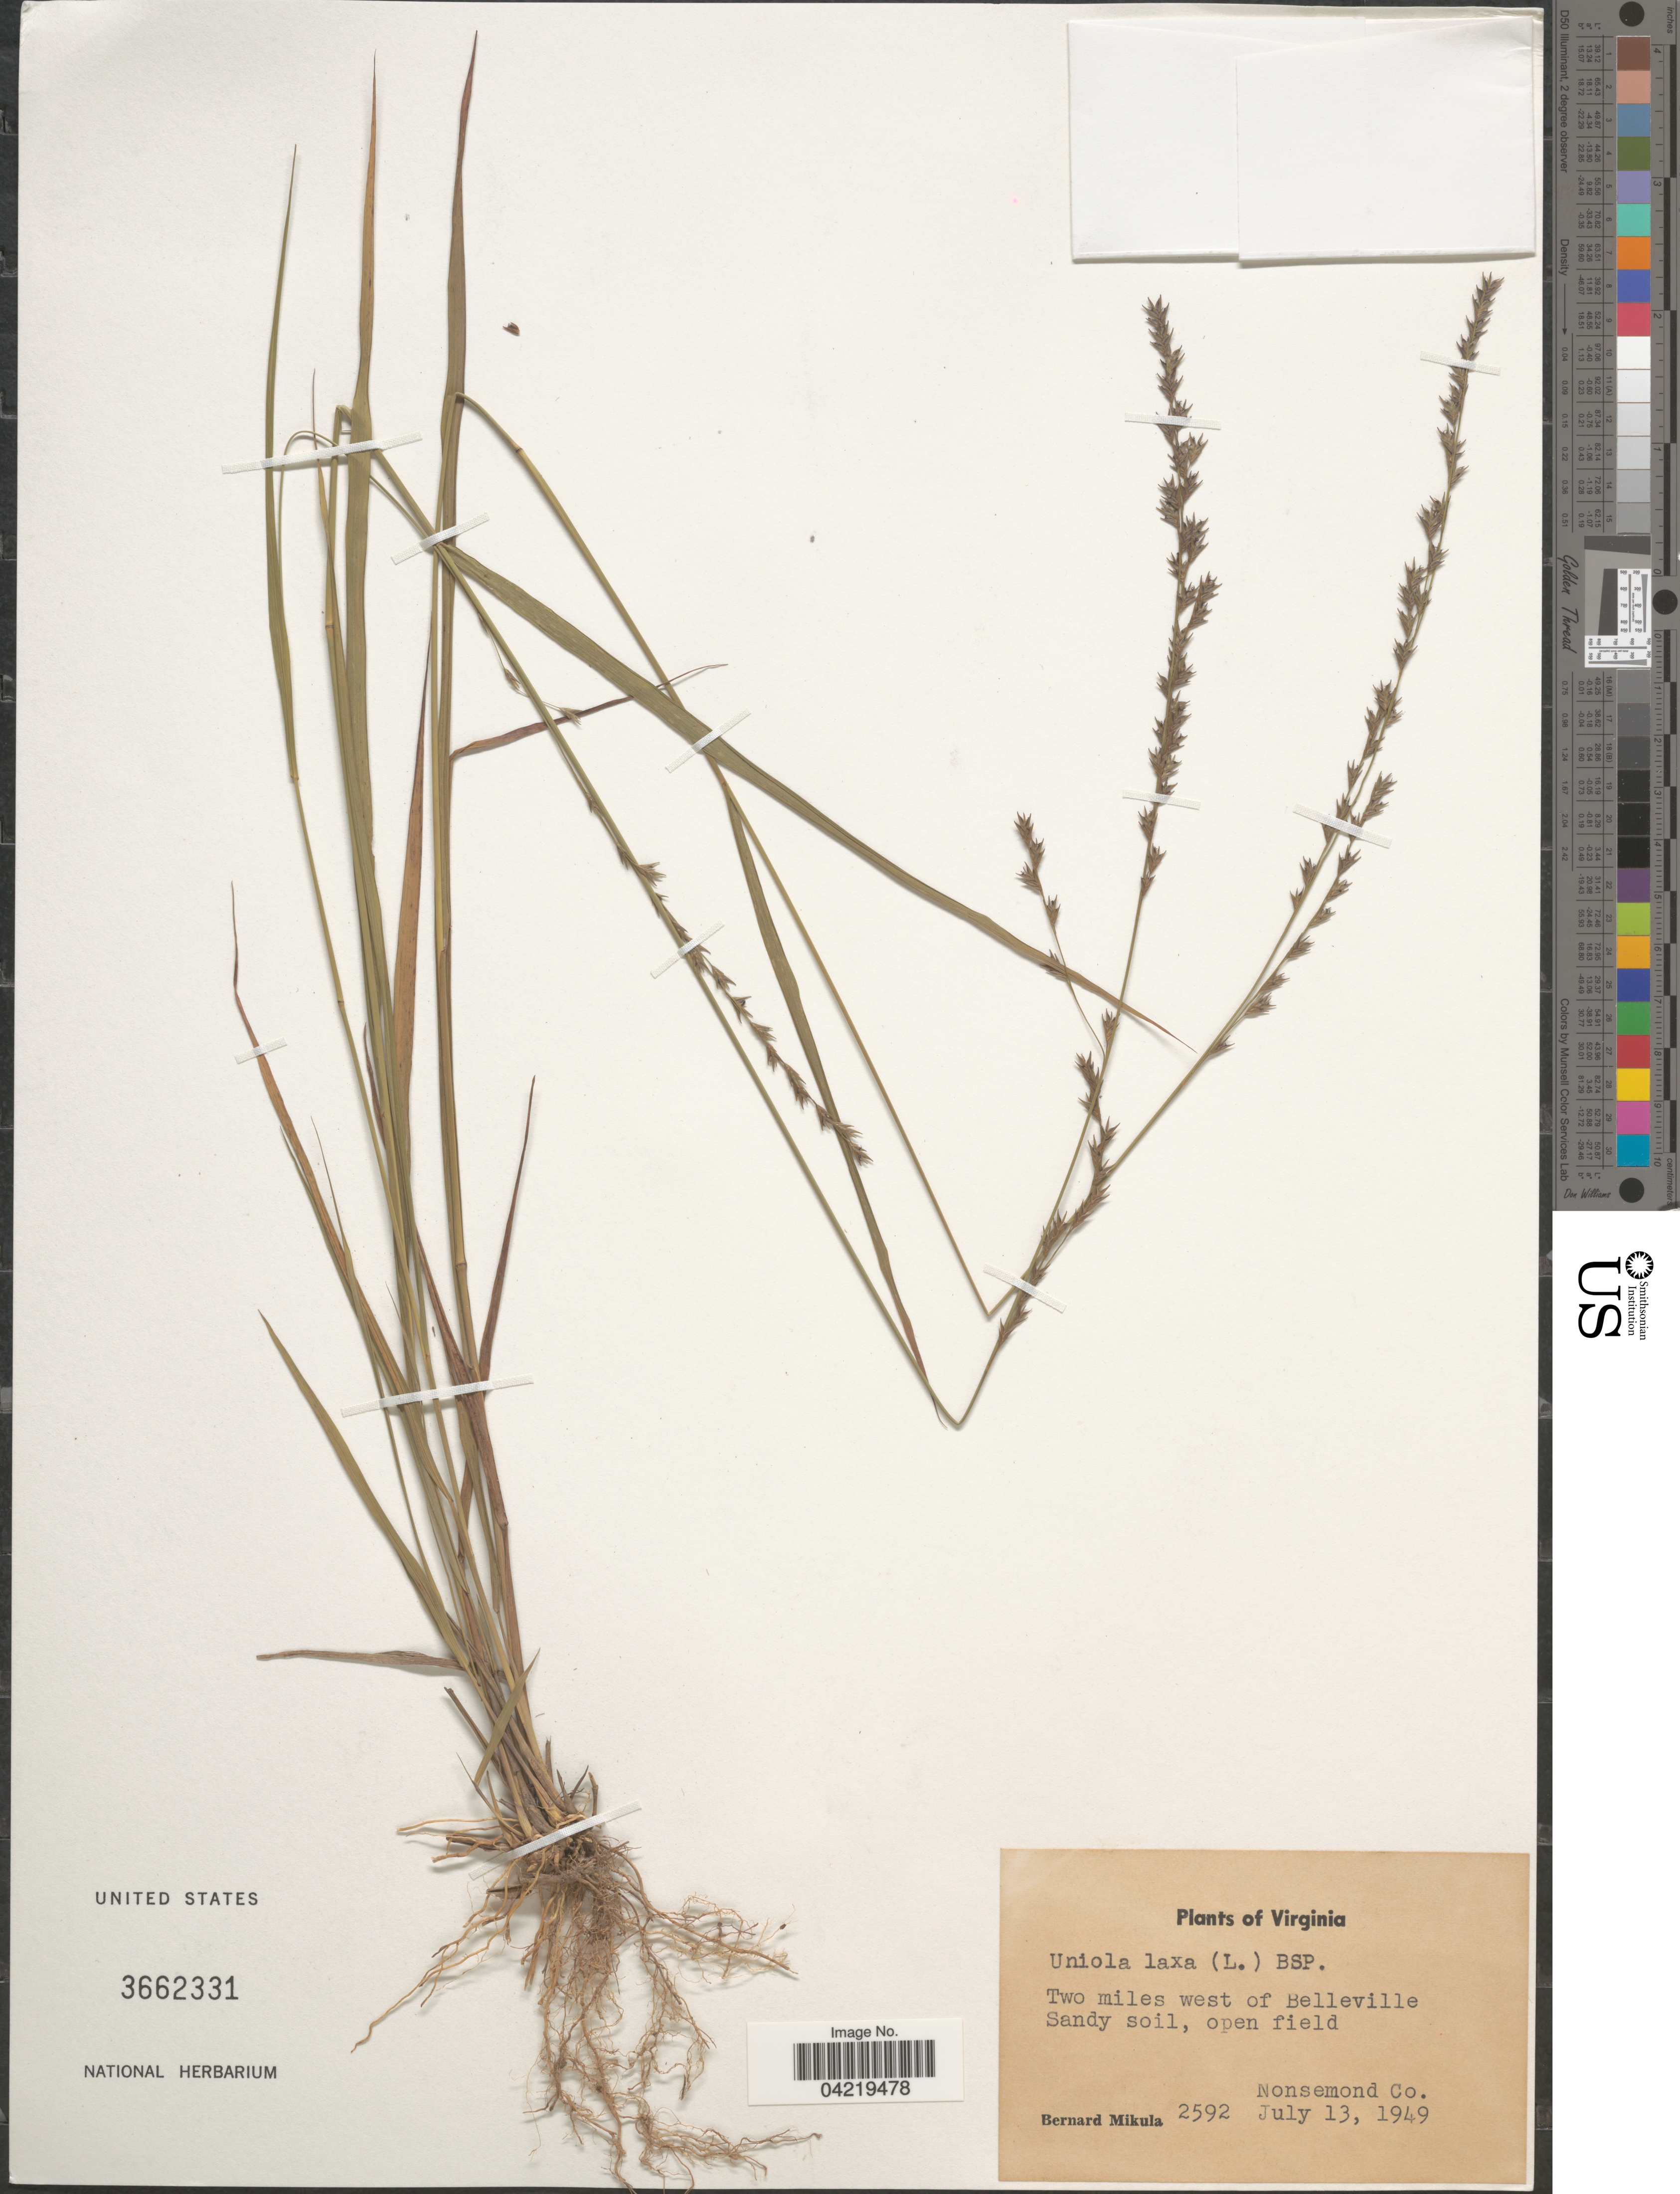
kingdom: Plantae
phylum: Tracheophyta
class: Liliopsida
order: Poales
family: Poaceae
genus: Chasmanthium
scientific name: Chasmanthium laxum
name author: (L.) H.O. Yates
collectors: B. Mikula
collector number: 2592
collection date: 1949-07-13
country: United States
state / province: Virginia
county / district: City of Suffolk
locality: Two miles west of Belleville. Nansemond Co.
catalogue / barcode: US 3662331